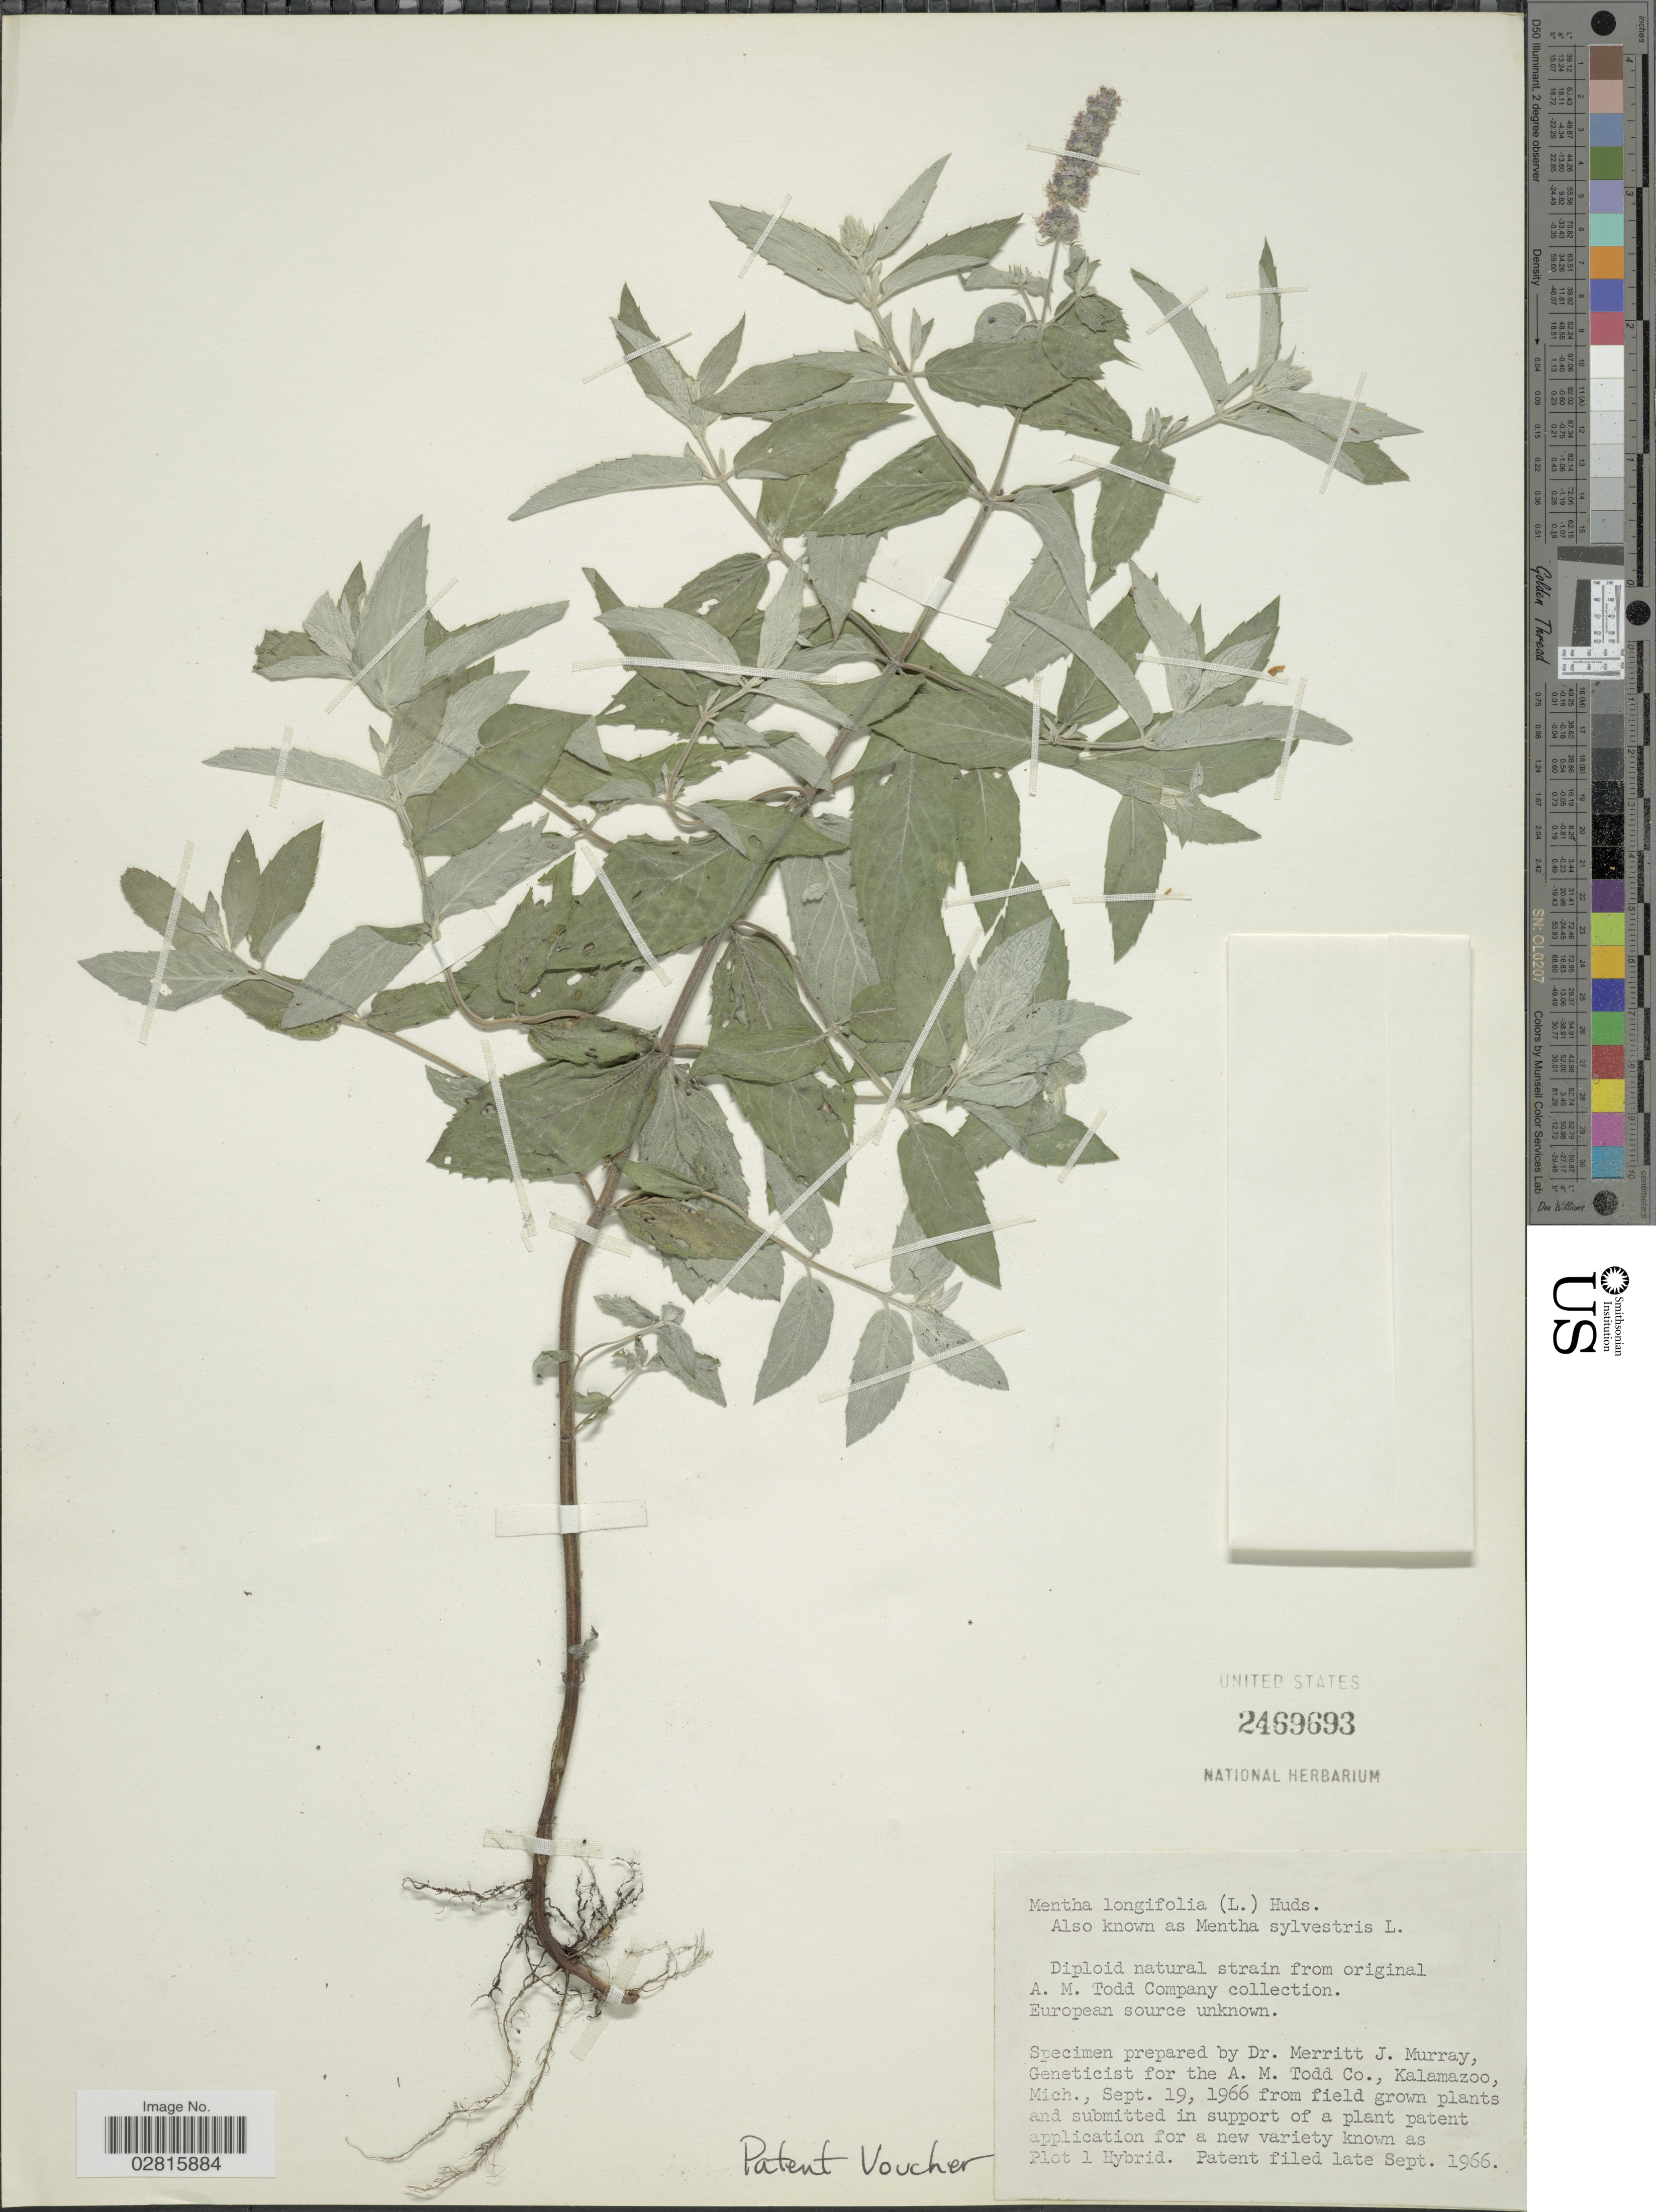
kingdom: Plantae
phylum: Tracheophyta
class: Magnoliopsida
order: Lamiales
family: Lamiaceae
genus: Mentha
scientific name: Mentha longifolia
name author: (L.) L.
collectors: M. Murray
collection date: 1966-09-19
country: United States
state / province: Michigan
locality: A.M. Todd Co., Kalamazoo, Mich.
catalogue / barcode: US 2469693